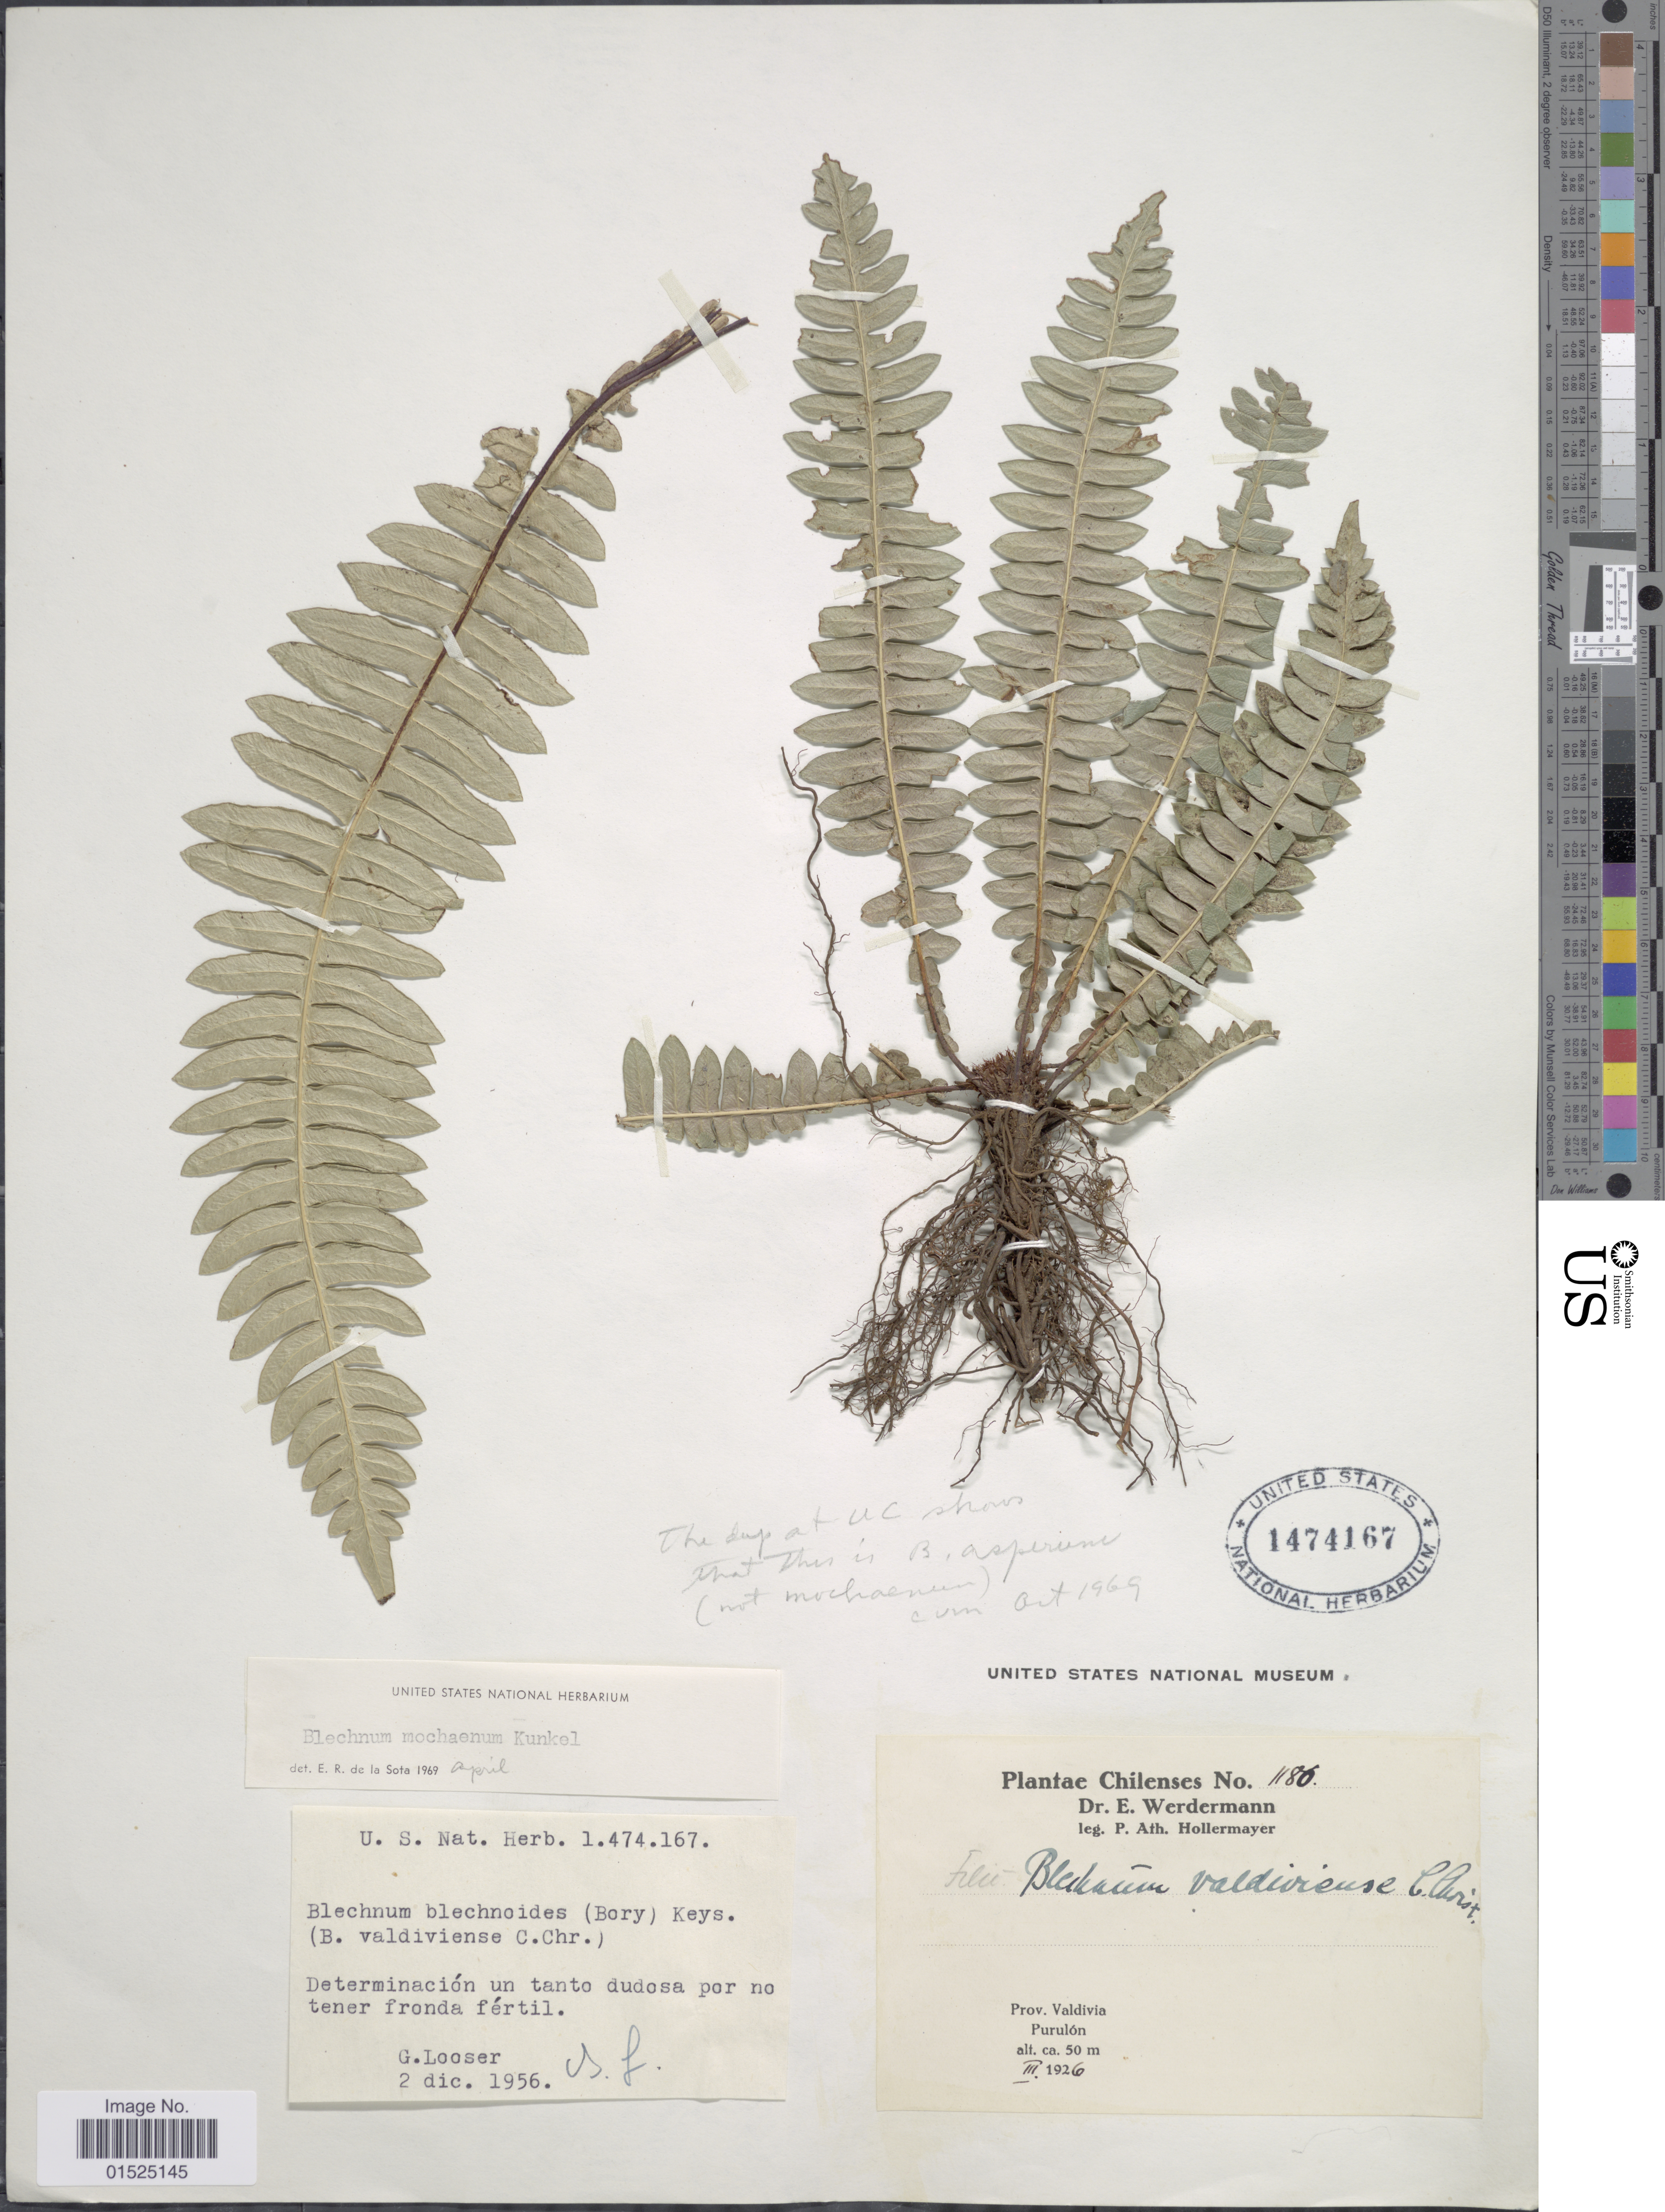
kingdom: Plantae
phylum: Tracheophyta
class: Polypodiopsida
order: Polypodiales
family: Blechnaceae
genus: Blechnum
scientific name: Blechnum asperum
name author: (Klotzsch) Sturm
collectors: P. Hollermayer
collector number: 1180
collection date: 1926-03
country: Chile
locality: Valdivia, Purulon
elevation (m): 50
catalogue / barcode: US 1474167